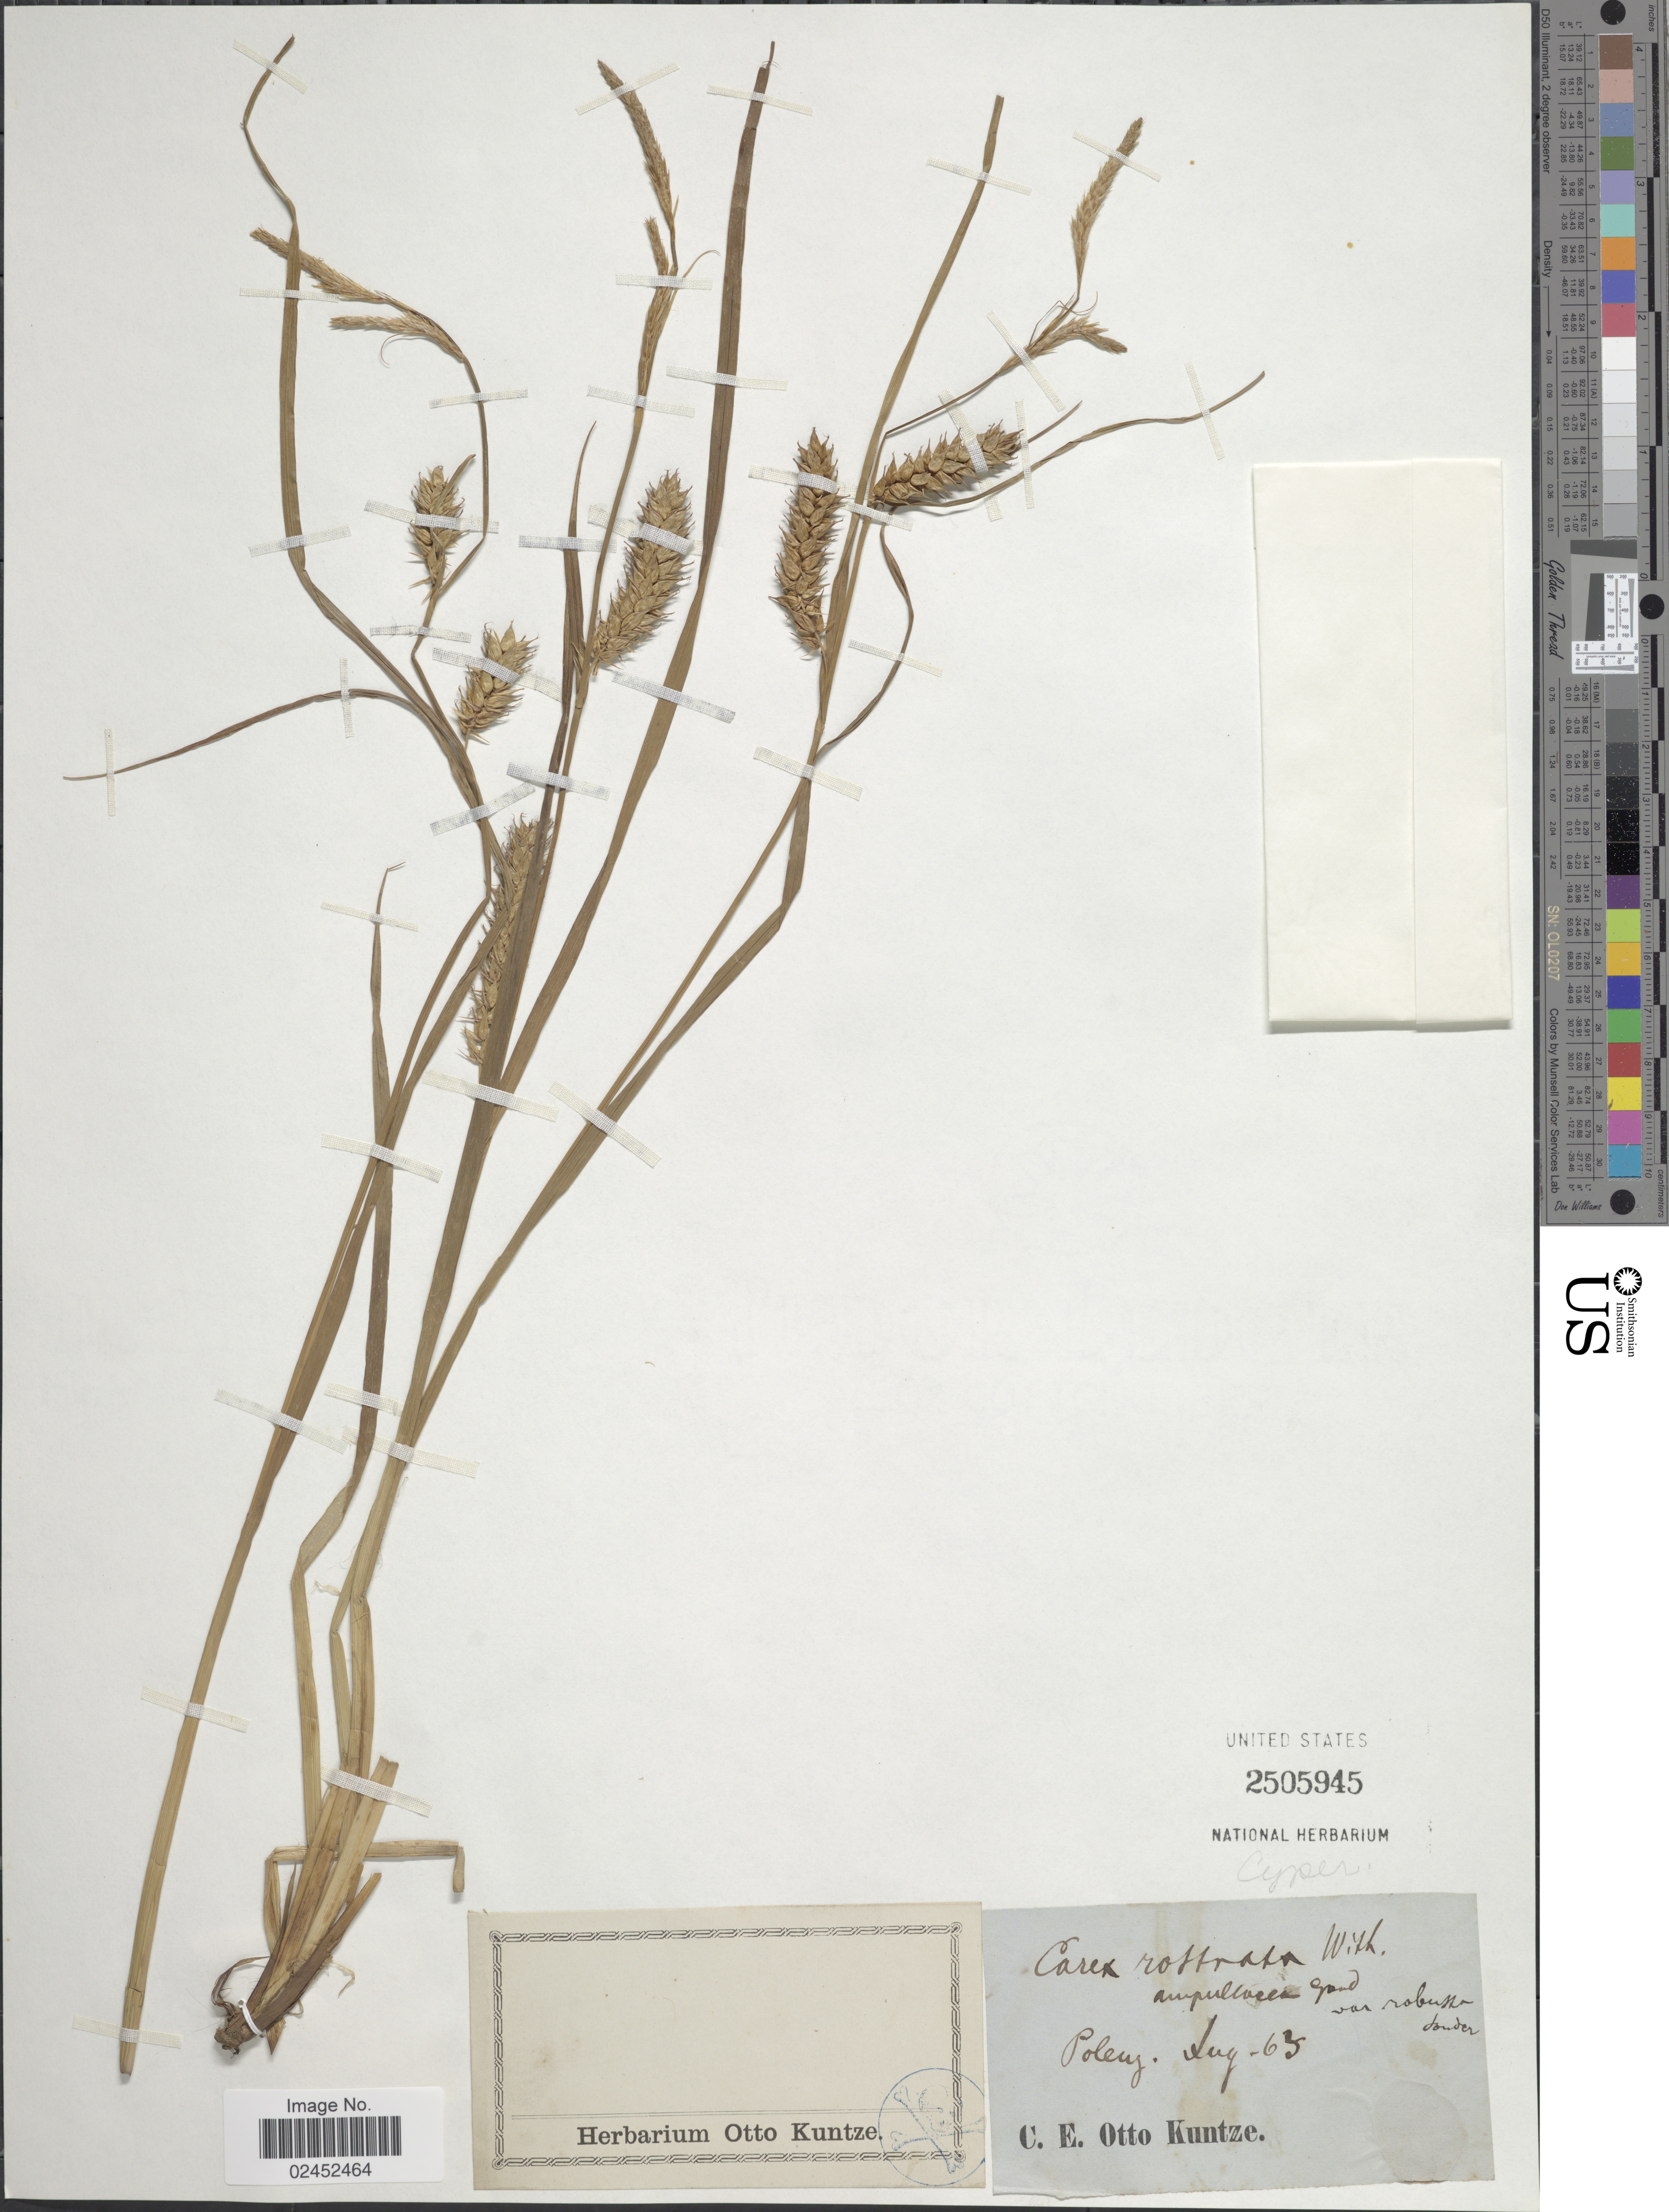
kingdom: Plantae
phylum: Tracheophyta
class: Liliopsida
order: Poales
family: Cyperaceae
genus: Carex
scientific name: Carex rostrata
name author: Stokes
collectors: C.E.O. Kuntze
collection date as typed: Transcribed d/m/y: /8/63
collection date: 1863-08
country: Germany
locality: Polenz.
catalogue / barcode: US 2505945